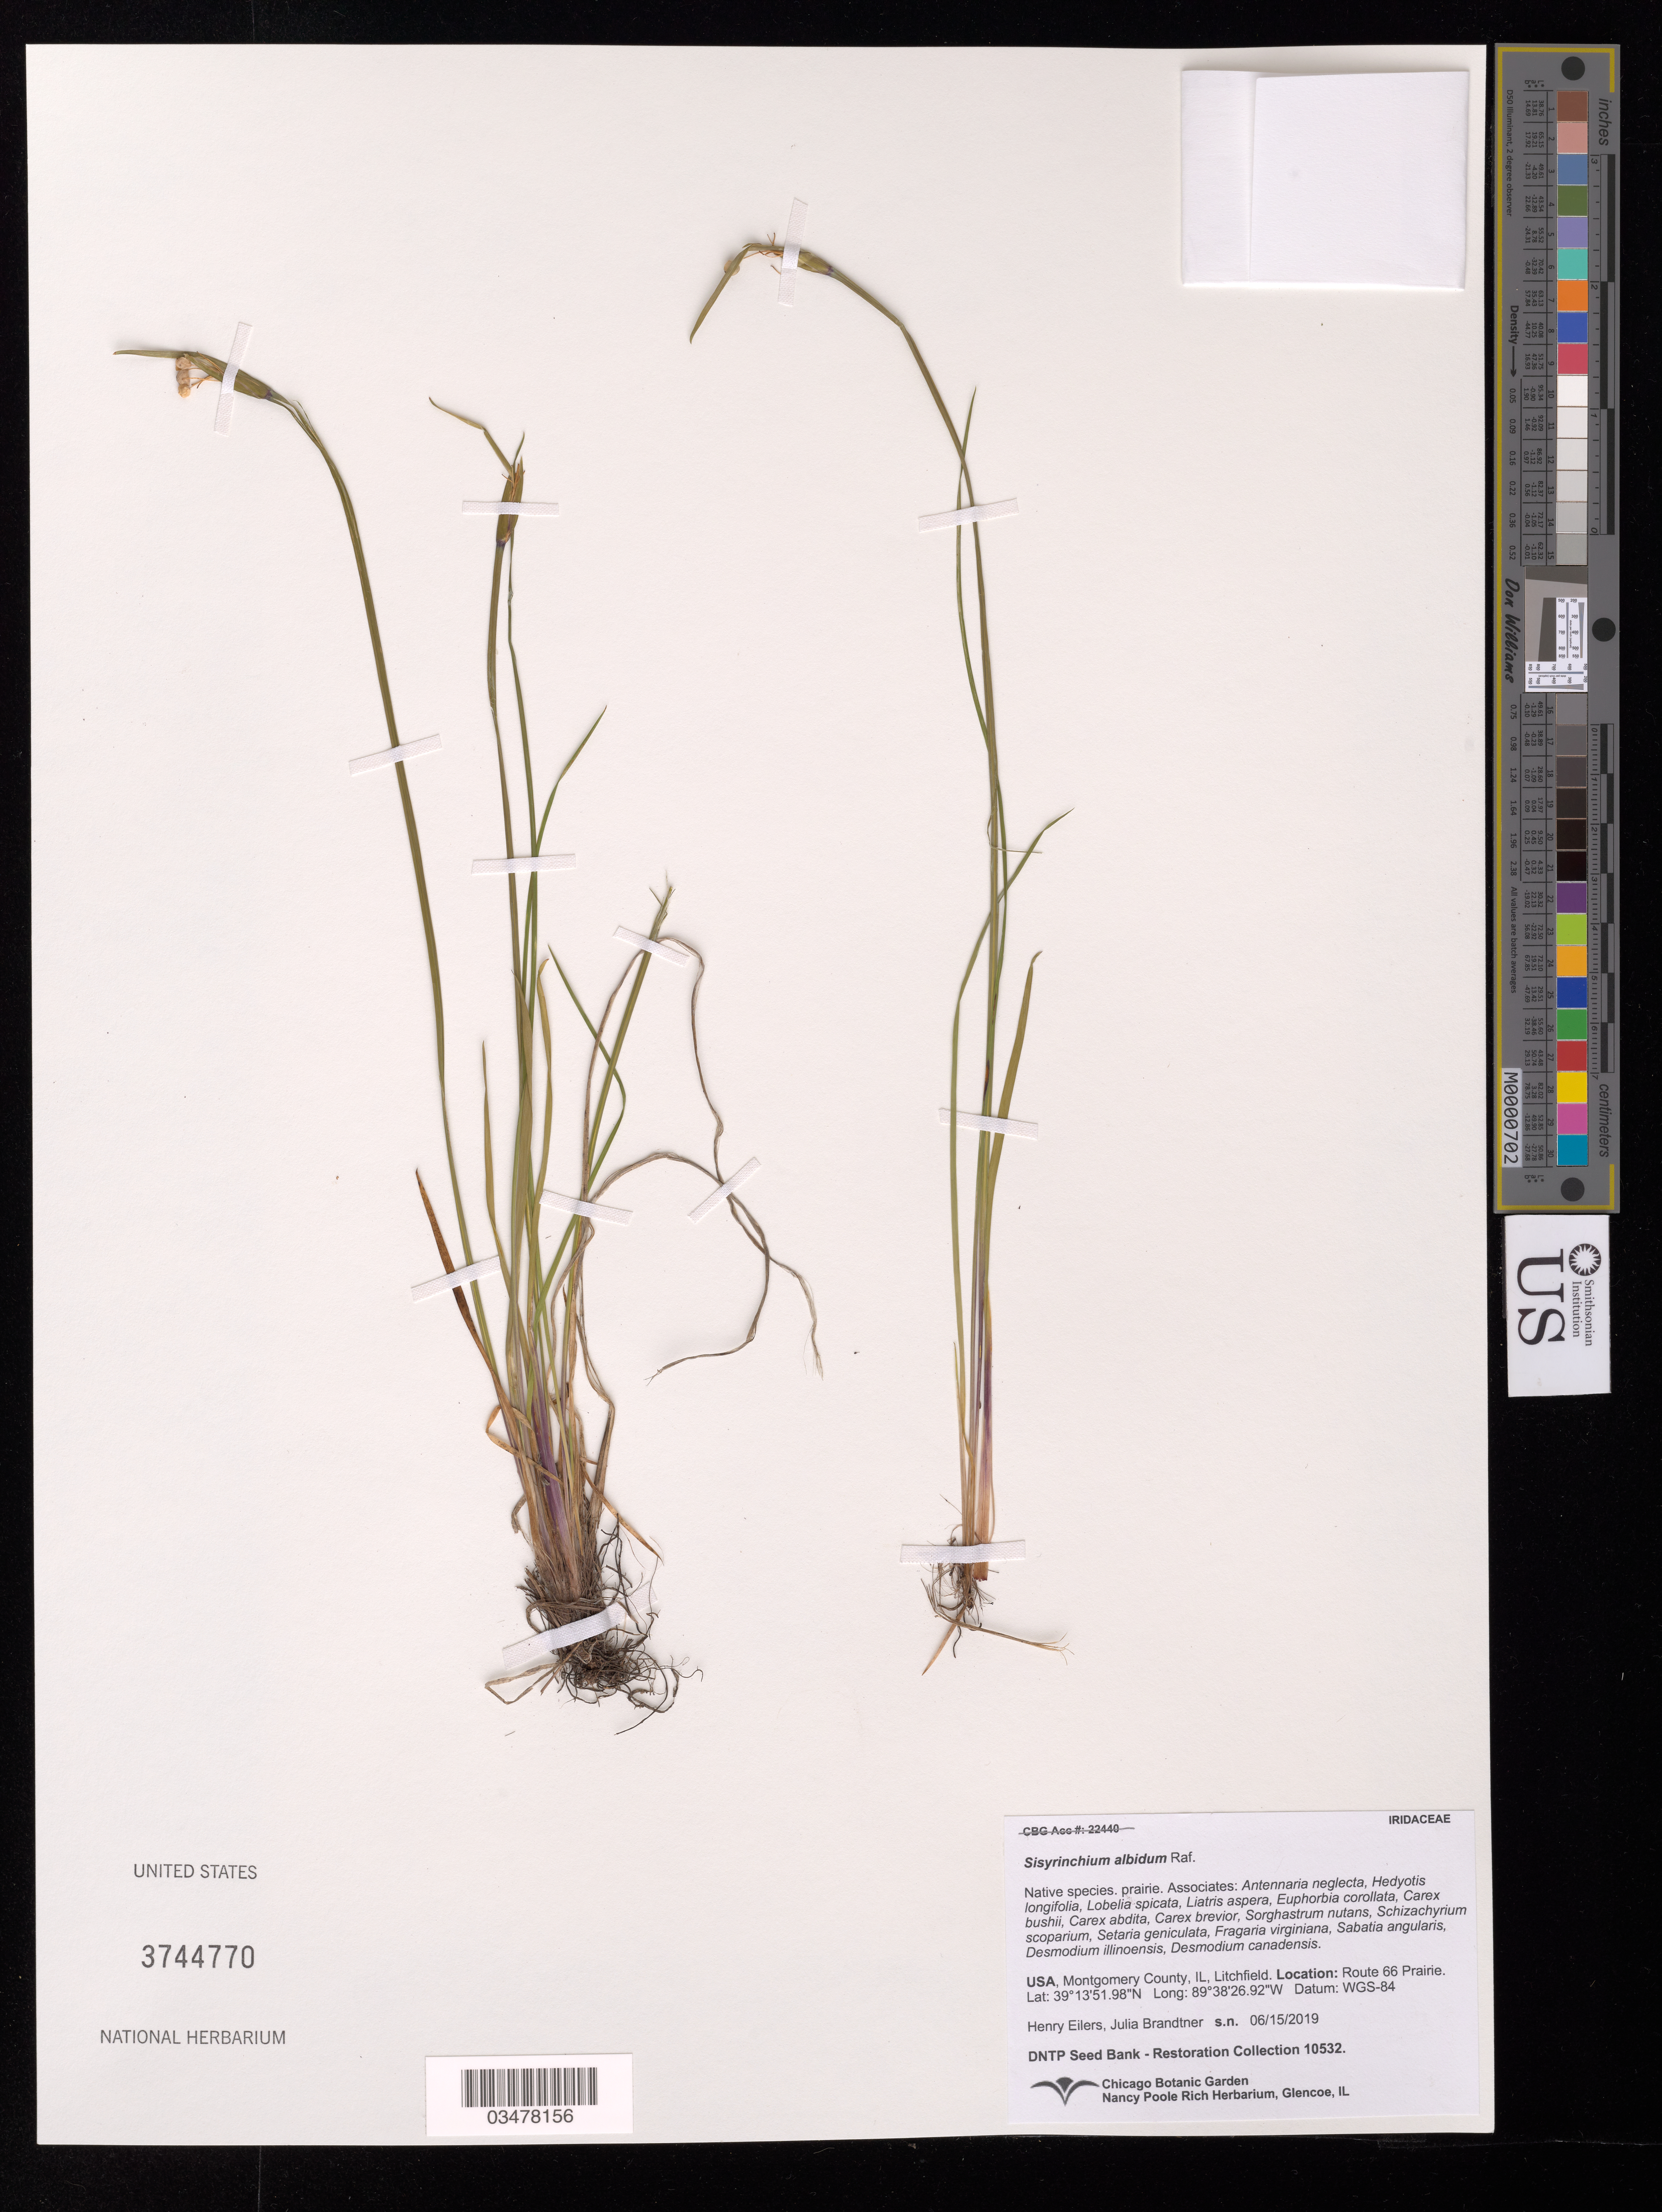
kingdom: Plantae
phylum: Tracheophyta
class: Liliopsida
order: Asparagales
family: Iridaceae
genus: Sisyrinchium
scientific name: Sisyrinchium albidum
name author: Raf.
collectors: H. Eilers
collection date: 2019-06-15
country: United States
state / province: Illinois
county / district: Montgomery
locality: Litchfield, Rte. 66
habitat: Prairie. With Lobelia spicata, Liatris aspera, Carex bushii, Sabatia angularis, etc.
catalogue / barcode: US 3744770